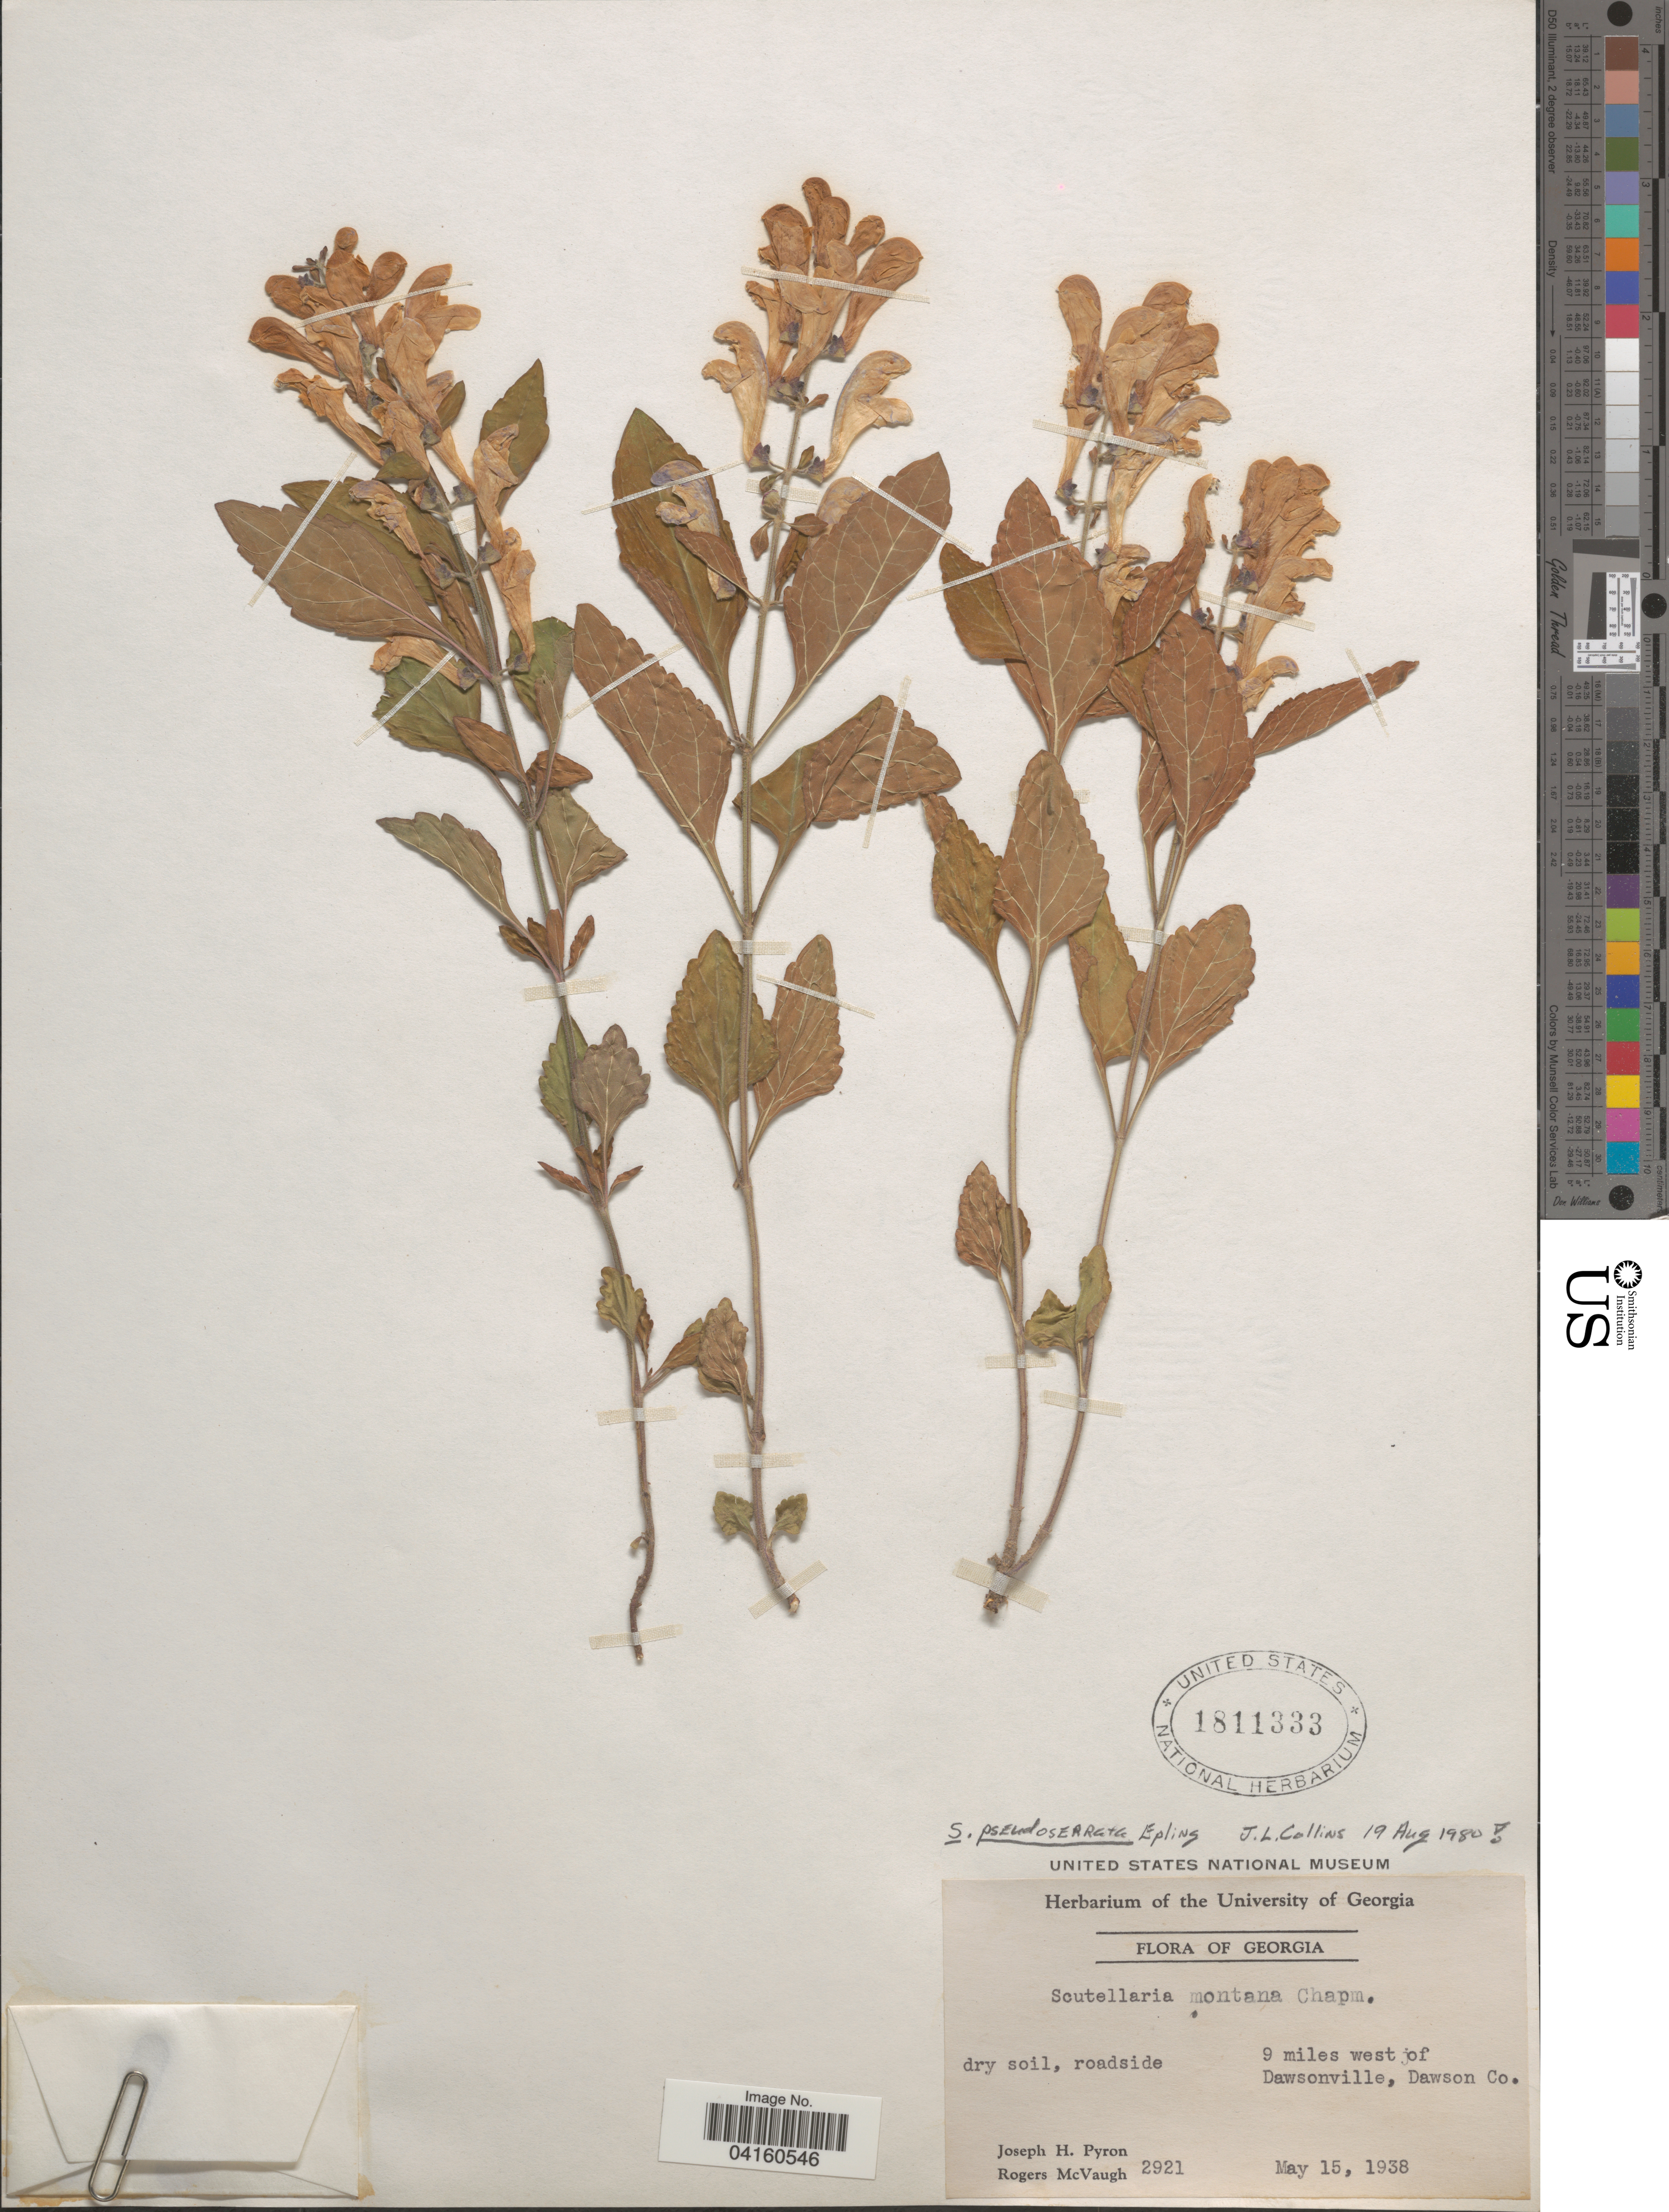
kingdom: Plantae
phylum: Tracheophyta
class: Magnoliopsida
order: Lamiales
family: Lamiaceae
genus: Scutellaria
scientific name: Scutellaria pseudoserrata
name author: Epling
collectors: J. H. Pyron & R. McVaugh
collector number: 2921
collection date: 1938-05-15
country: United States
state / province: Georgia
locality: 9 miles west jof Dawsonville, Dawson Co.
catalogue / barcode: US 1811333